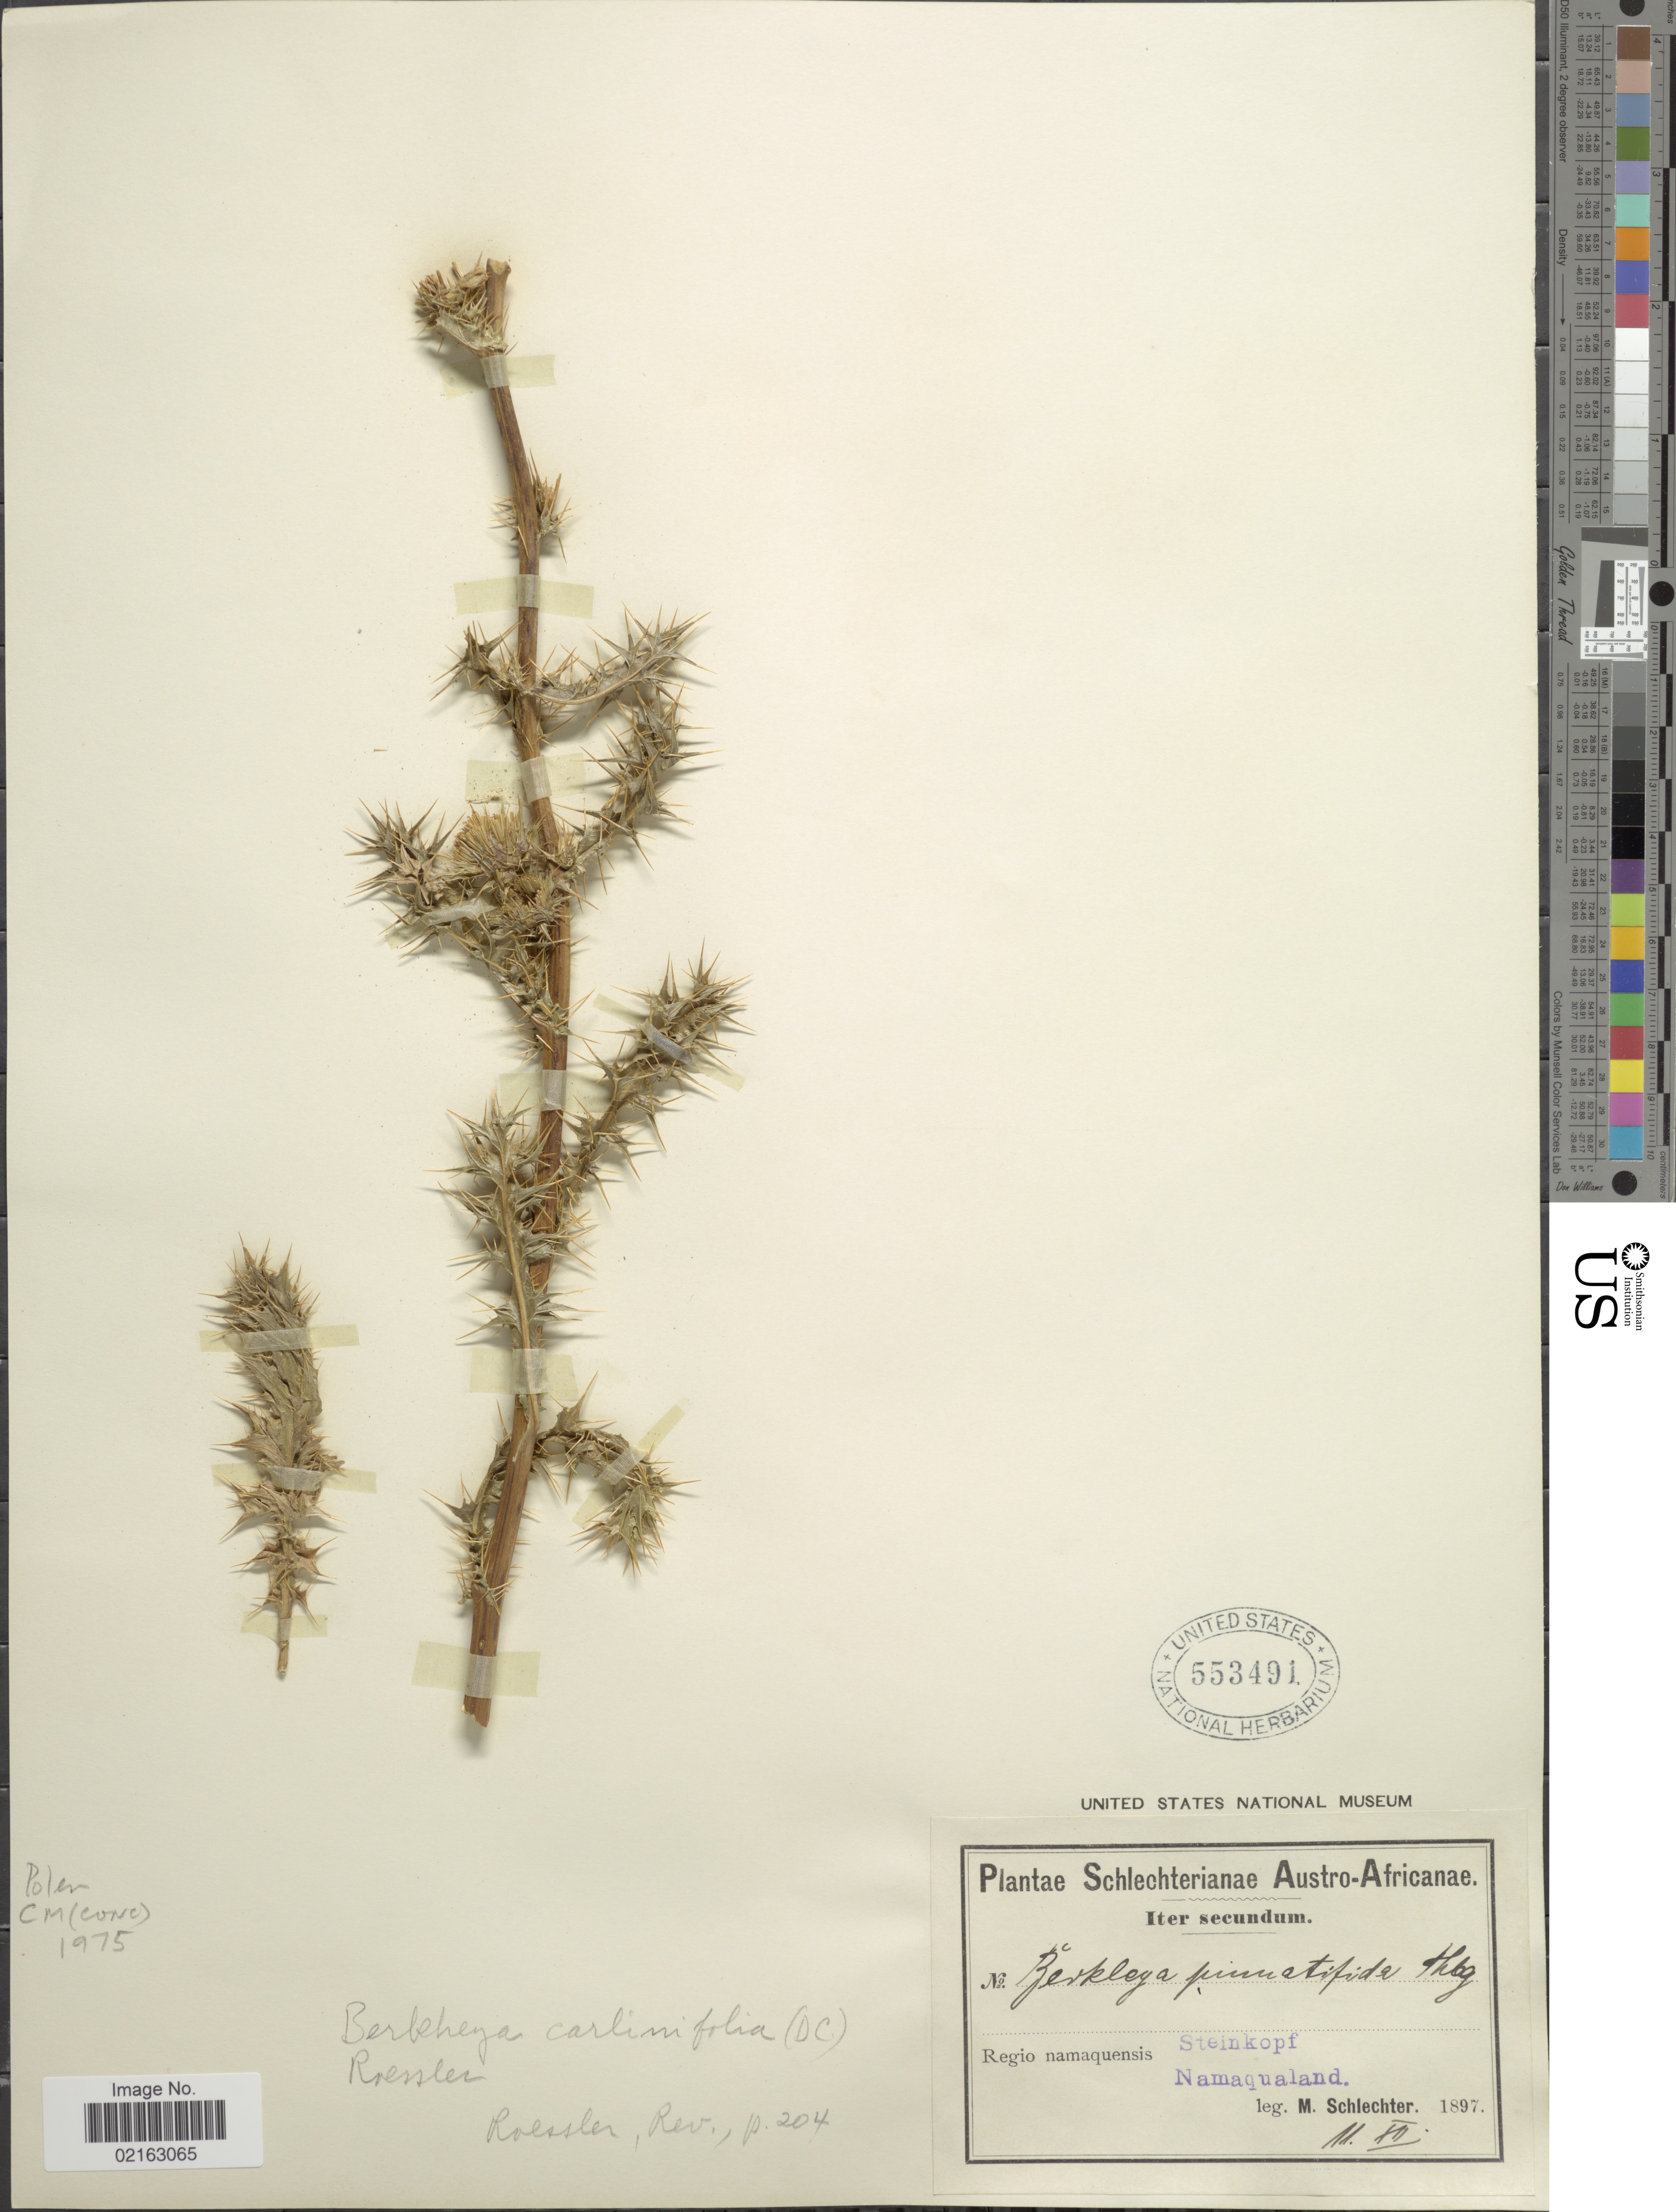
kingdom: Plantae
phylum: Tracheophyta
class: Magnoliopsida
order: Asterales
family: Asteraceae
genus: Berkheya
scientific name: Berkheya pinnatifida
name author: (Thunb.) Thell.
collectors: M. Schlechter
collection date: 1897-12-11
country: South Africa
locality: Regio namaquensis. Steinkopf. Namaqualand.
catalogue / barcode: US 553491